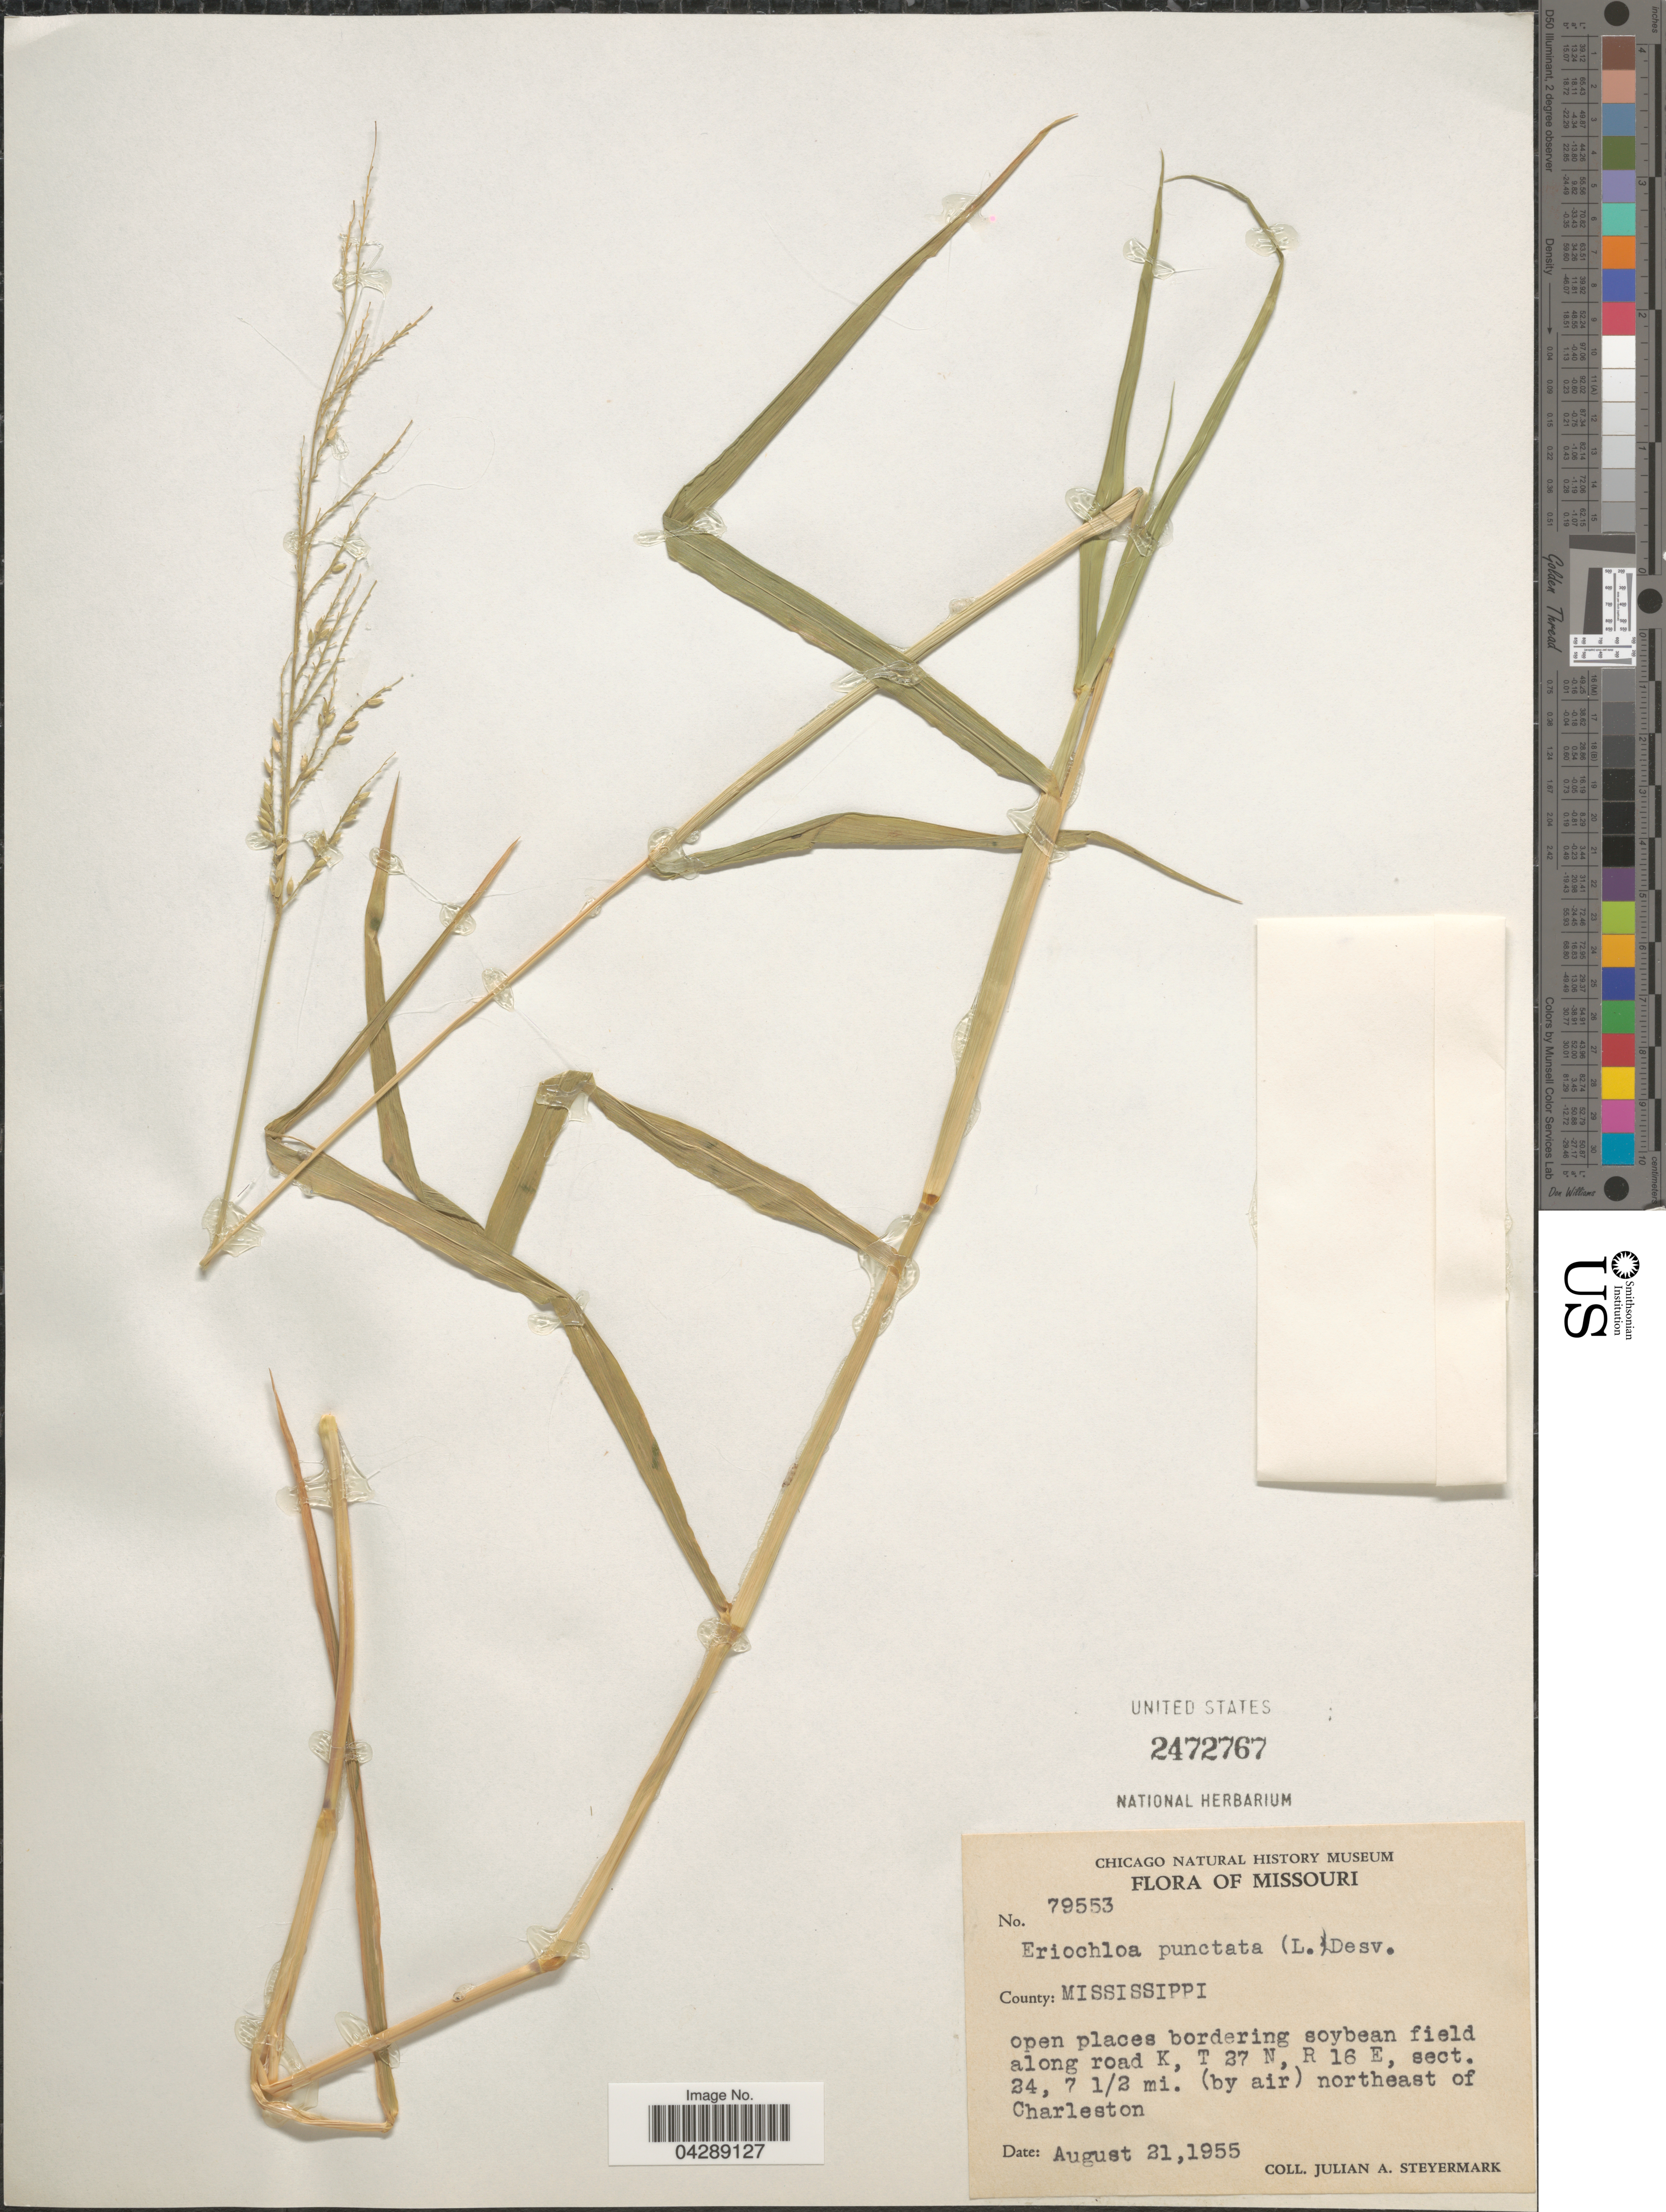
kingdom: Plantae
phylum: Tracheophyta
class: Liliopsida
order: Poales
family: Poaceae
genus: Eriochloa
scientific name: Eriochloa punctata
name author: (L.) Desv. ex Ham.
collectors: J. Steyermark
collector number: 79553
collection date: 1955-08-21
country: United States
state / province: Missouri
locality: County: Mississippi. Open places bordering soybean field along road K, T 27 N, R 16 E, sect. 24, 7 1/2 mi. (by air) northeast of Charleston.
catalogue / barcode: US 2472767